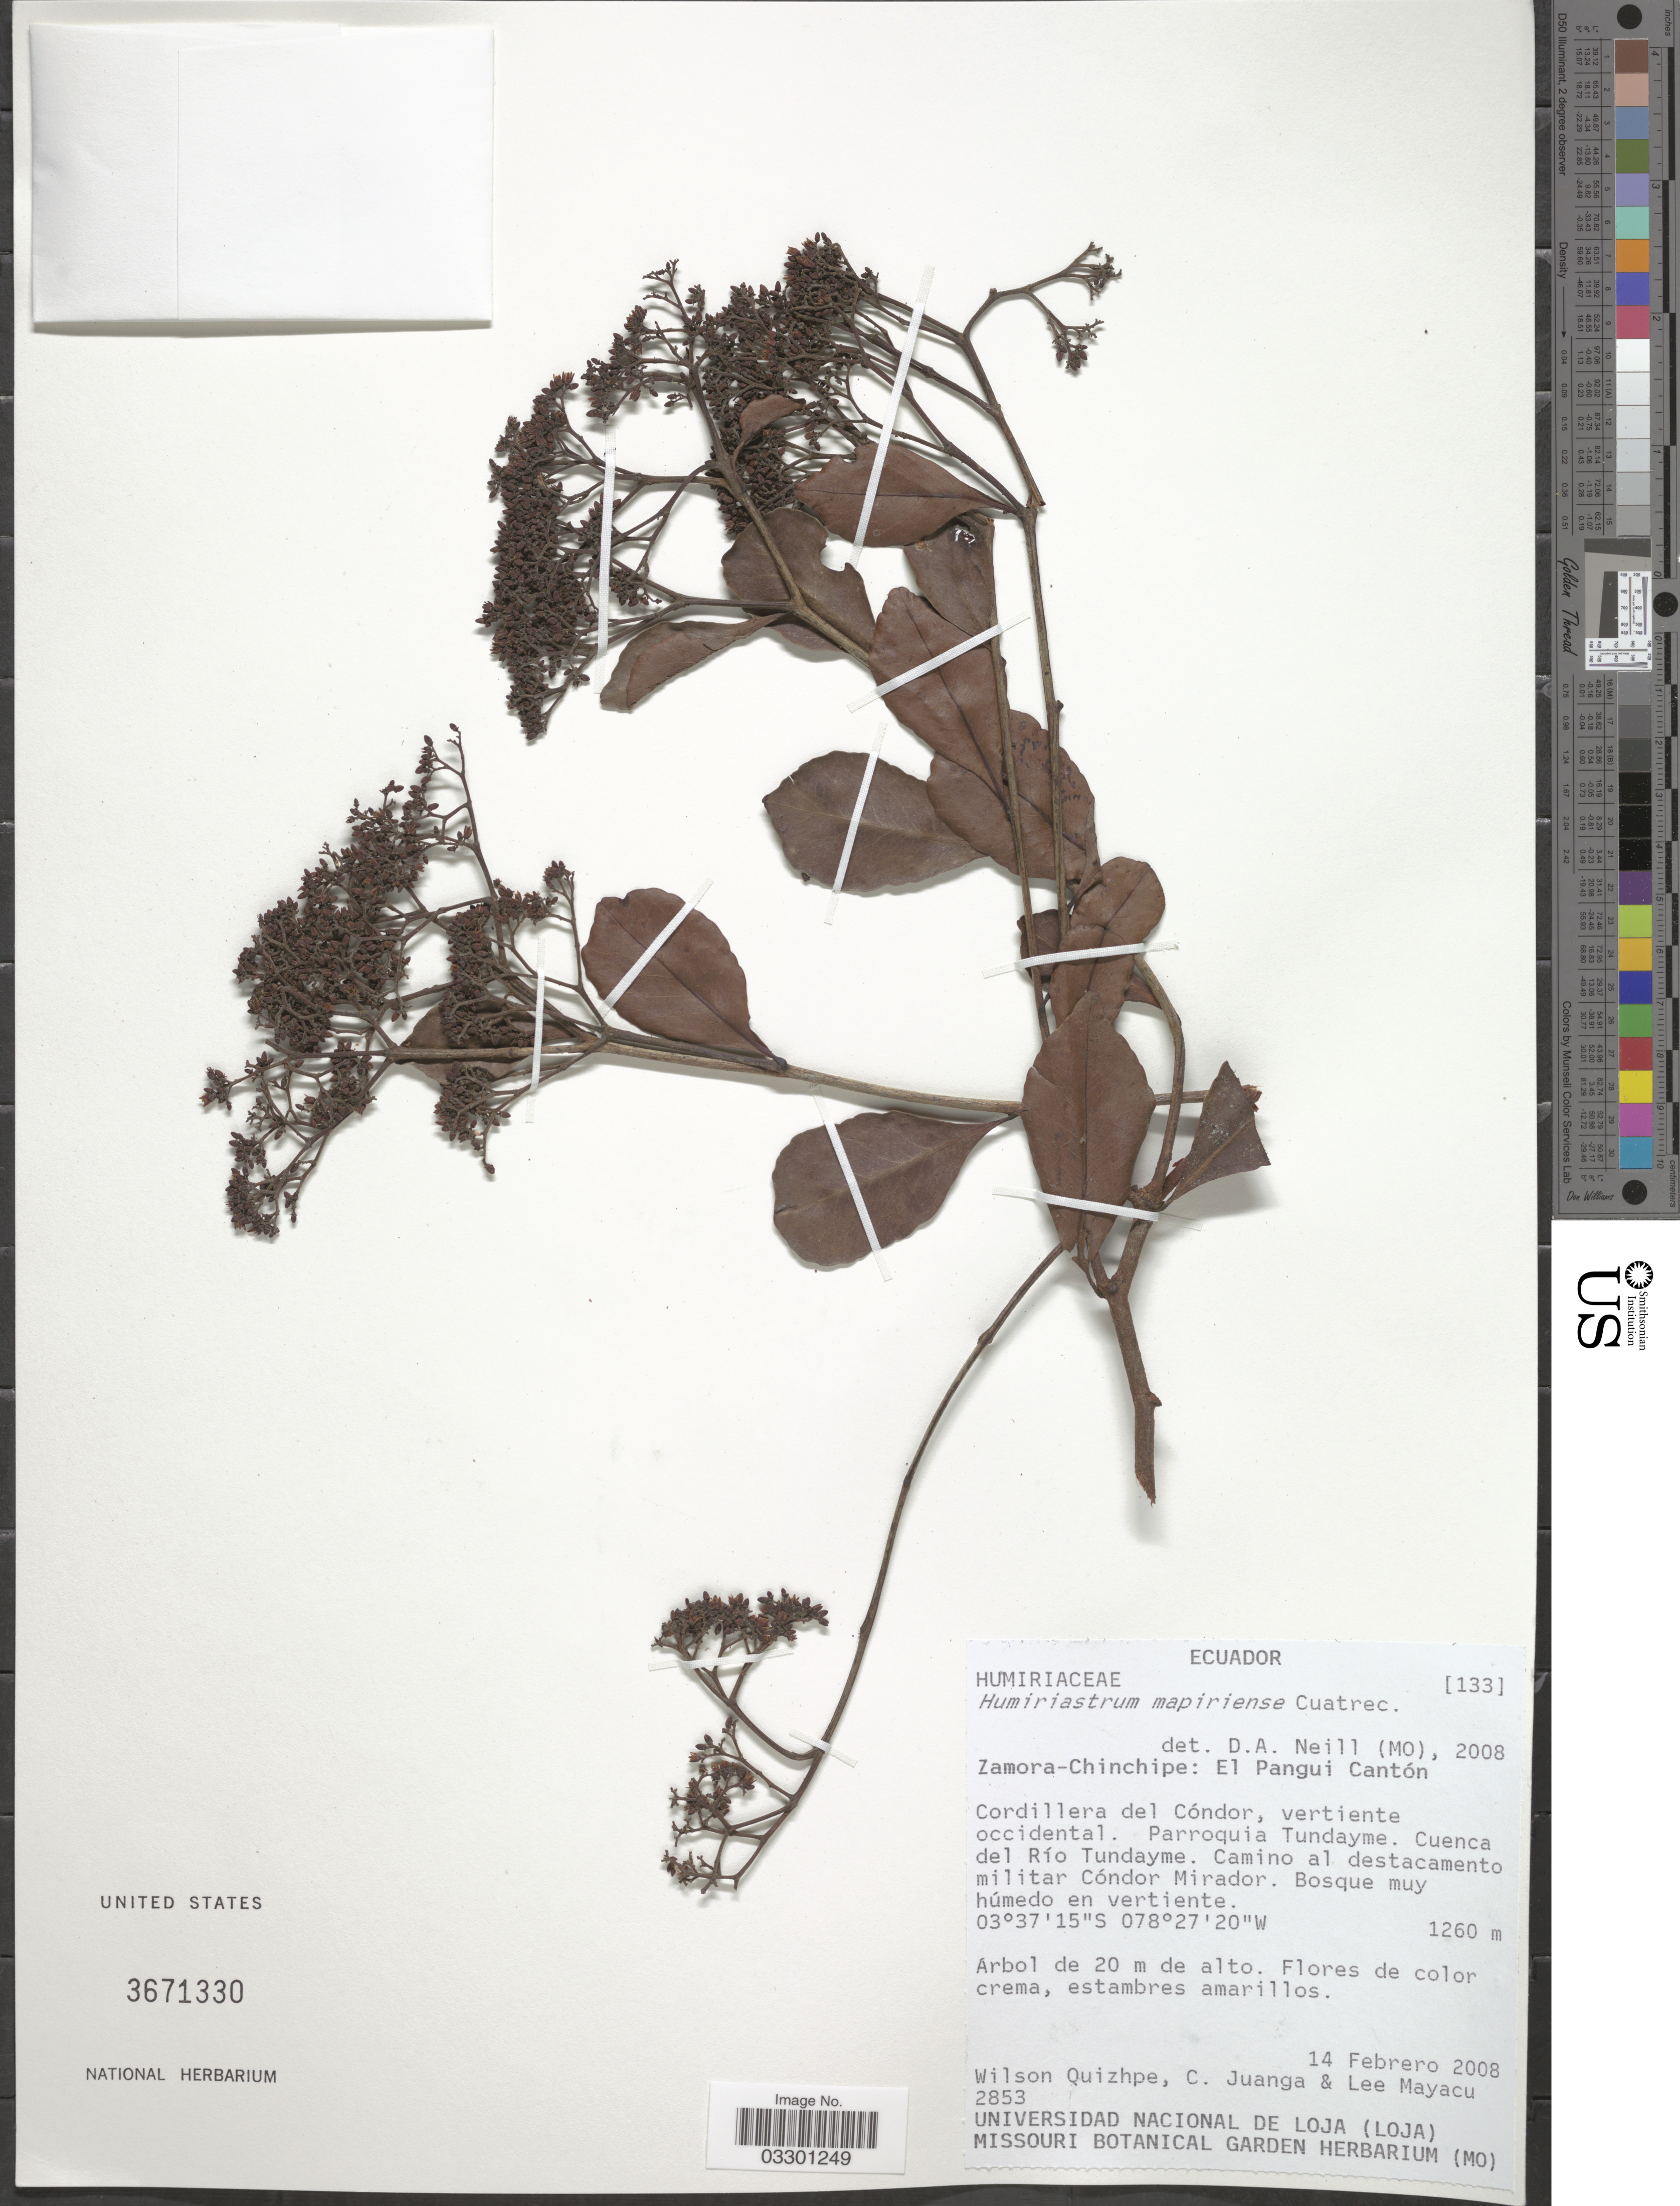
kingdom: Plantae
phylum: Tracheophyta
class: Magnoliopsida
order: Malpighiales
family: Humiriaceae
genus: Humiriastrum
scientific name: Humiriastrum mapiriense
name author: Cuatrec.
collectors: W. Quizhpe, C. Juanga & Mayacu Lee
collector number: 2853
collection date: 2008-02-14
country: Ecuador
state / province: Zamora-Chinchipe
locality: El Pangui Cantón. Cordillera del Cóndor, vertiente occidental. Parroquia Tundayme. Cuenca del Río Tundayme. Camino al destacamento militar Cóndor Mirador.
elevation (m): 1260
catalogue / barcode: US 3671330